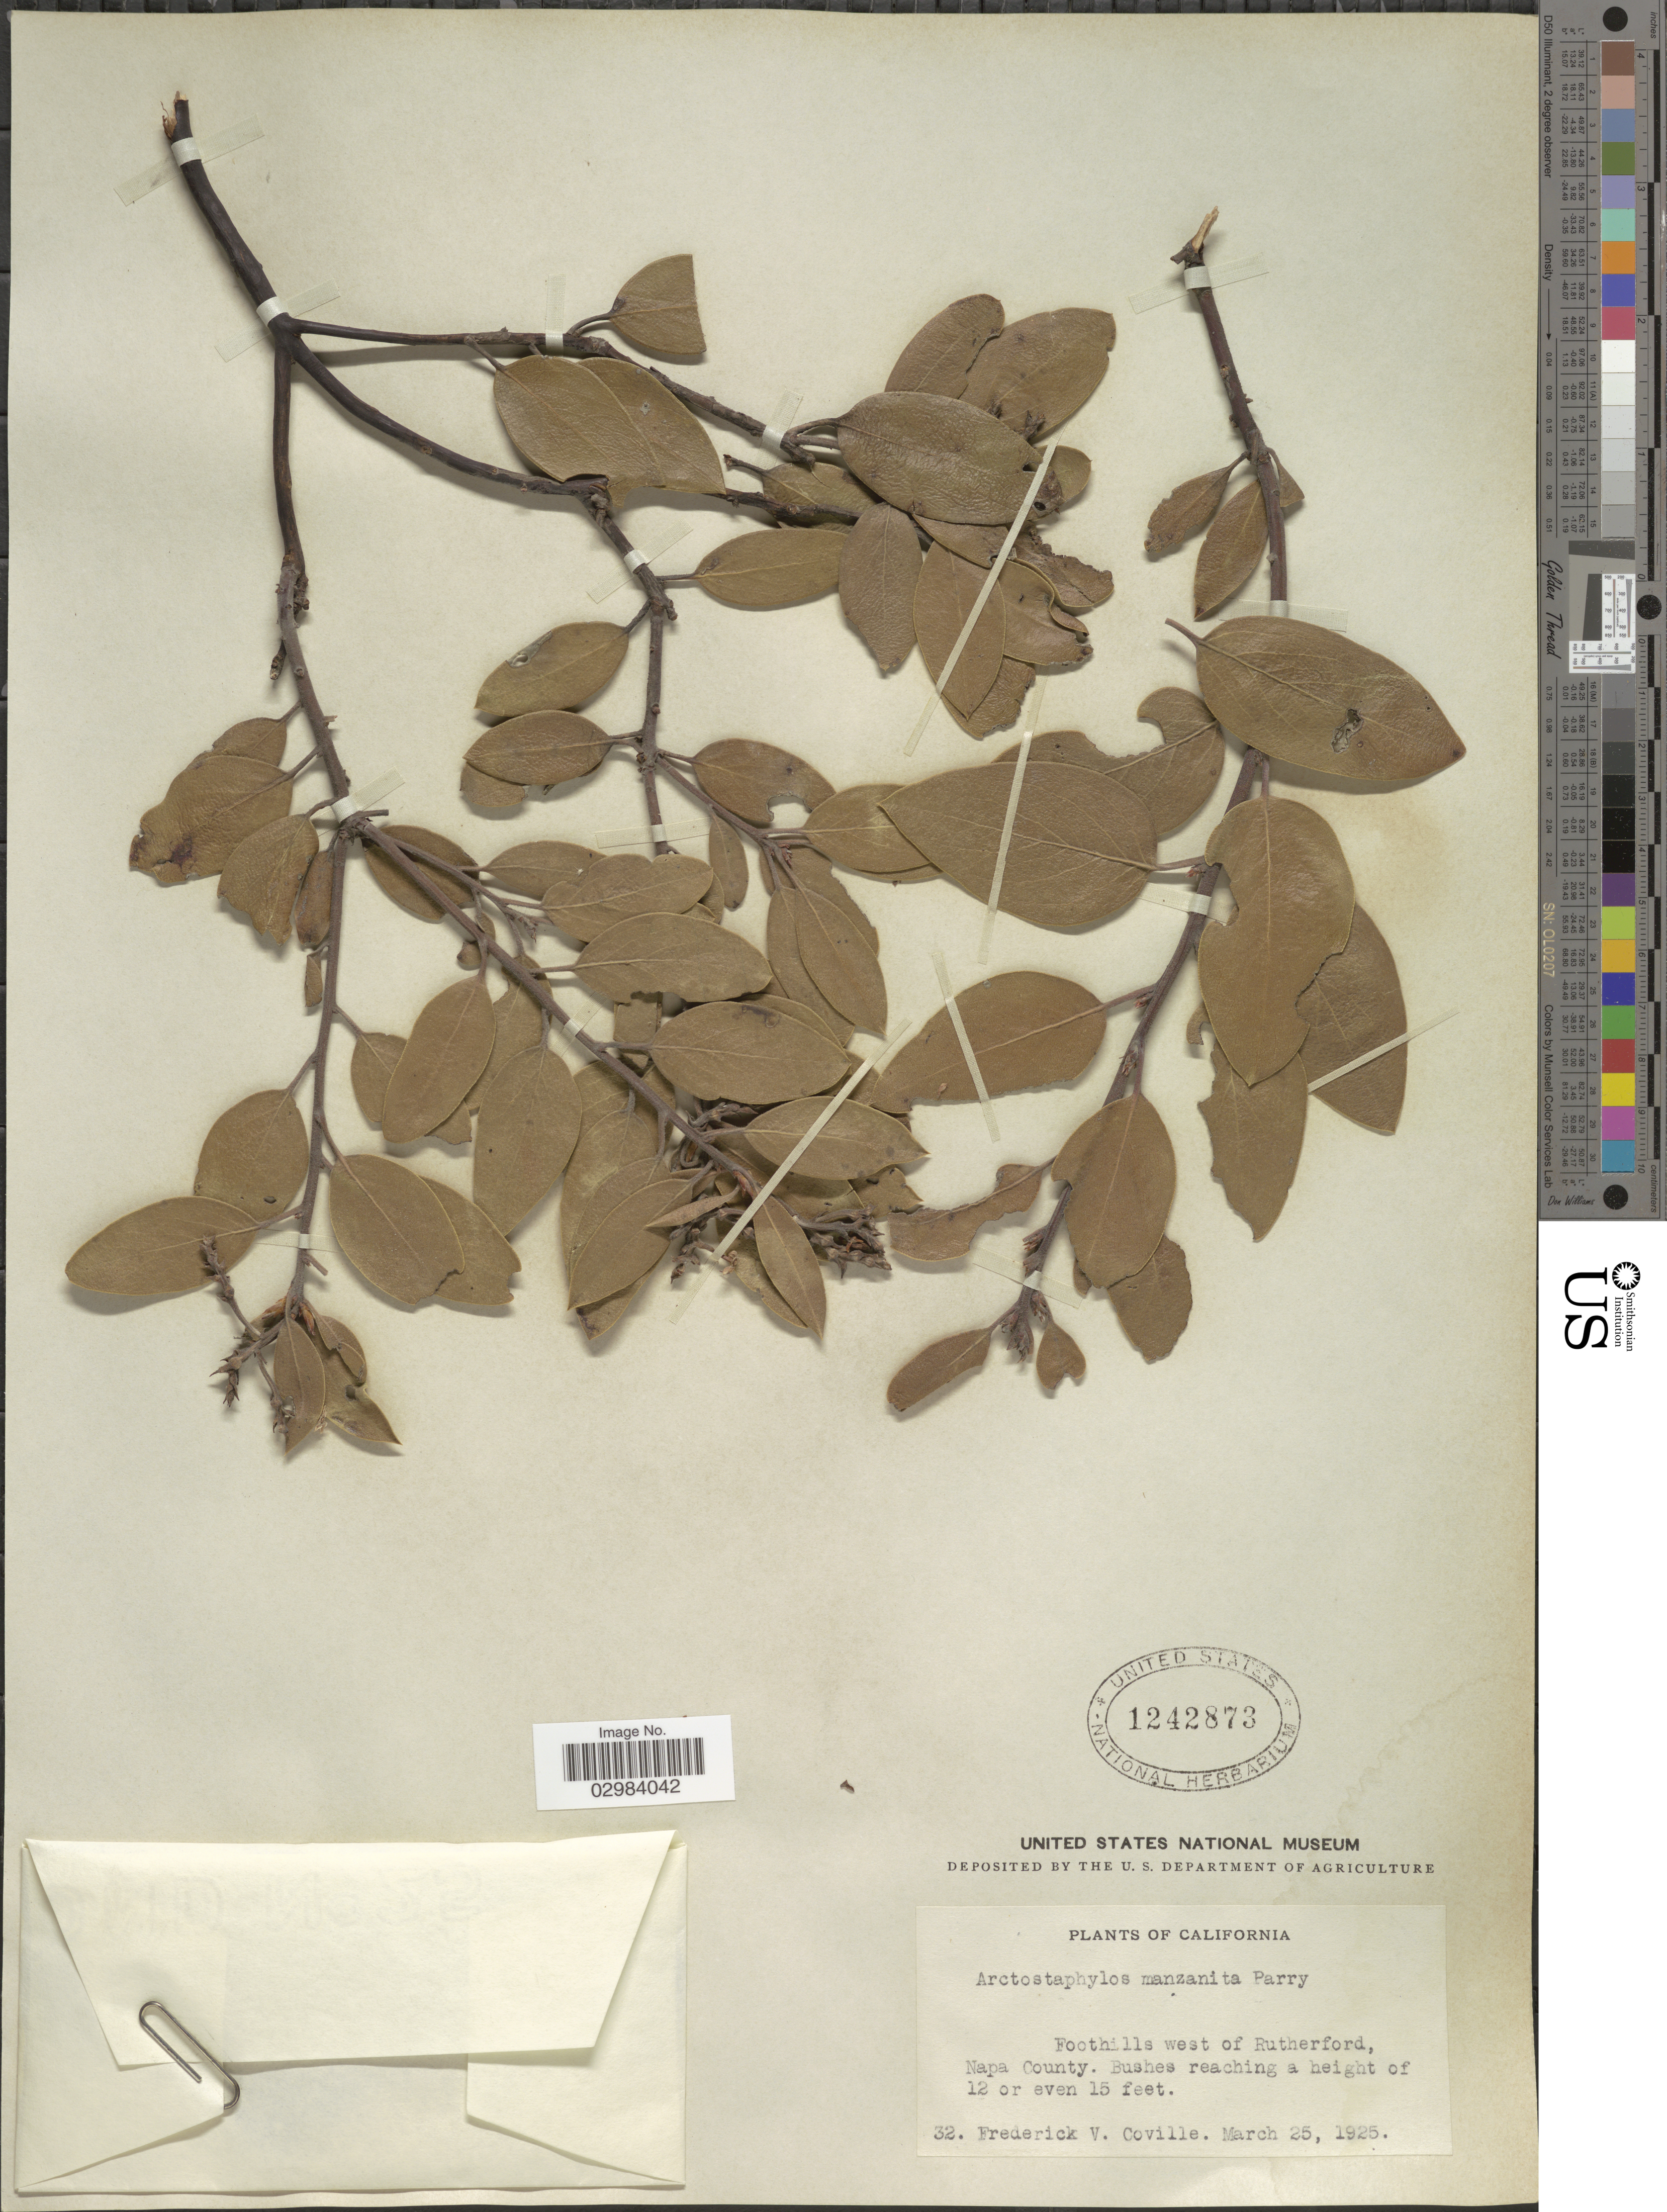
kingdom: Plantae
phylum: Tracheophyta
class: Magnoliopsida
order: Ericales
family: Ericaceae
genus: Arctostaphylos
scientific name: Arctostaphylos manzanita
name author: Parry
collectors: F. V. Coville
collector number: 32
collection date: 1925-03-25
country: United States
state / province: California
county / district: Napa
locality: Foothills west of Rutherford, Napa County.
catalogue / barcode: US 1242873